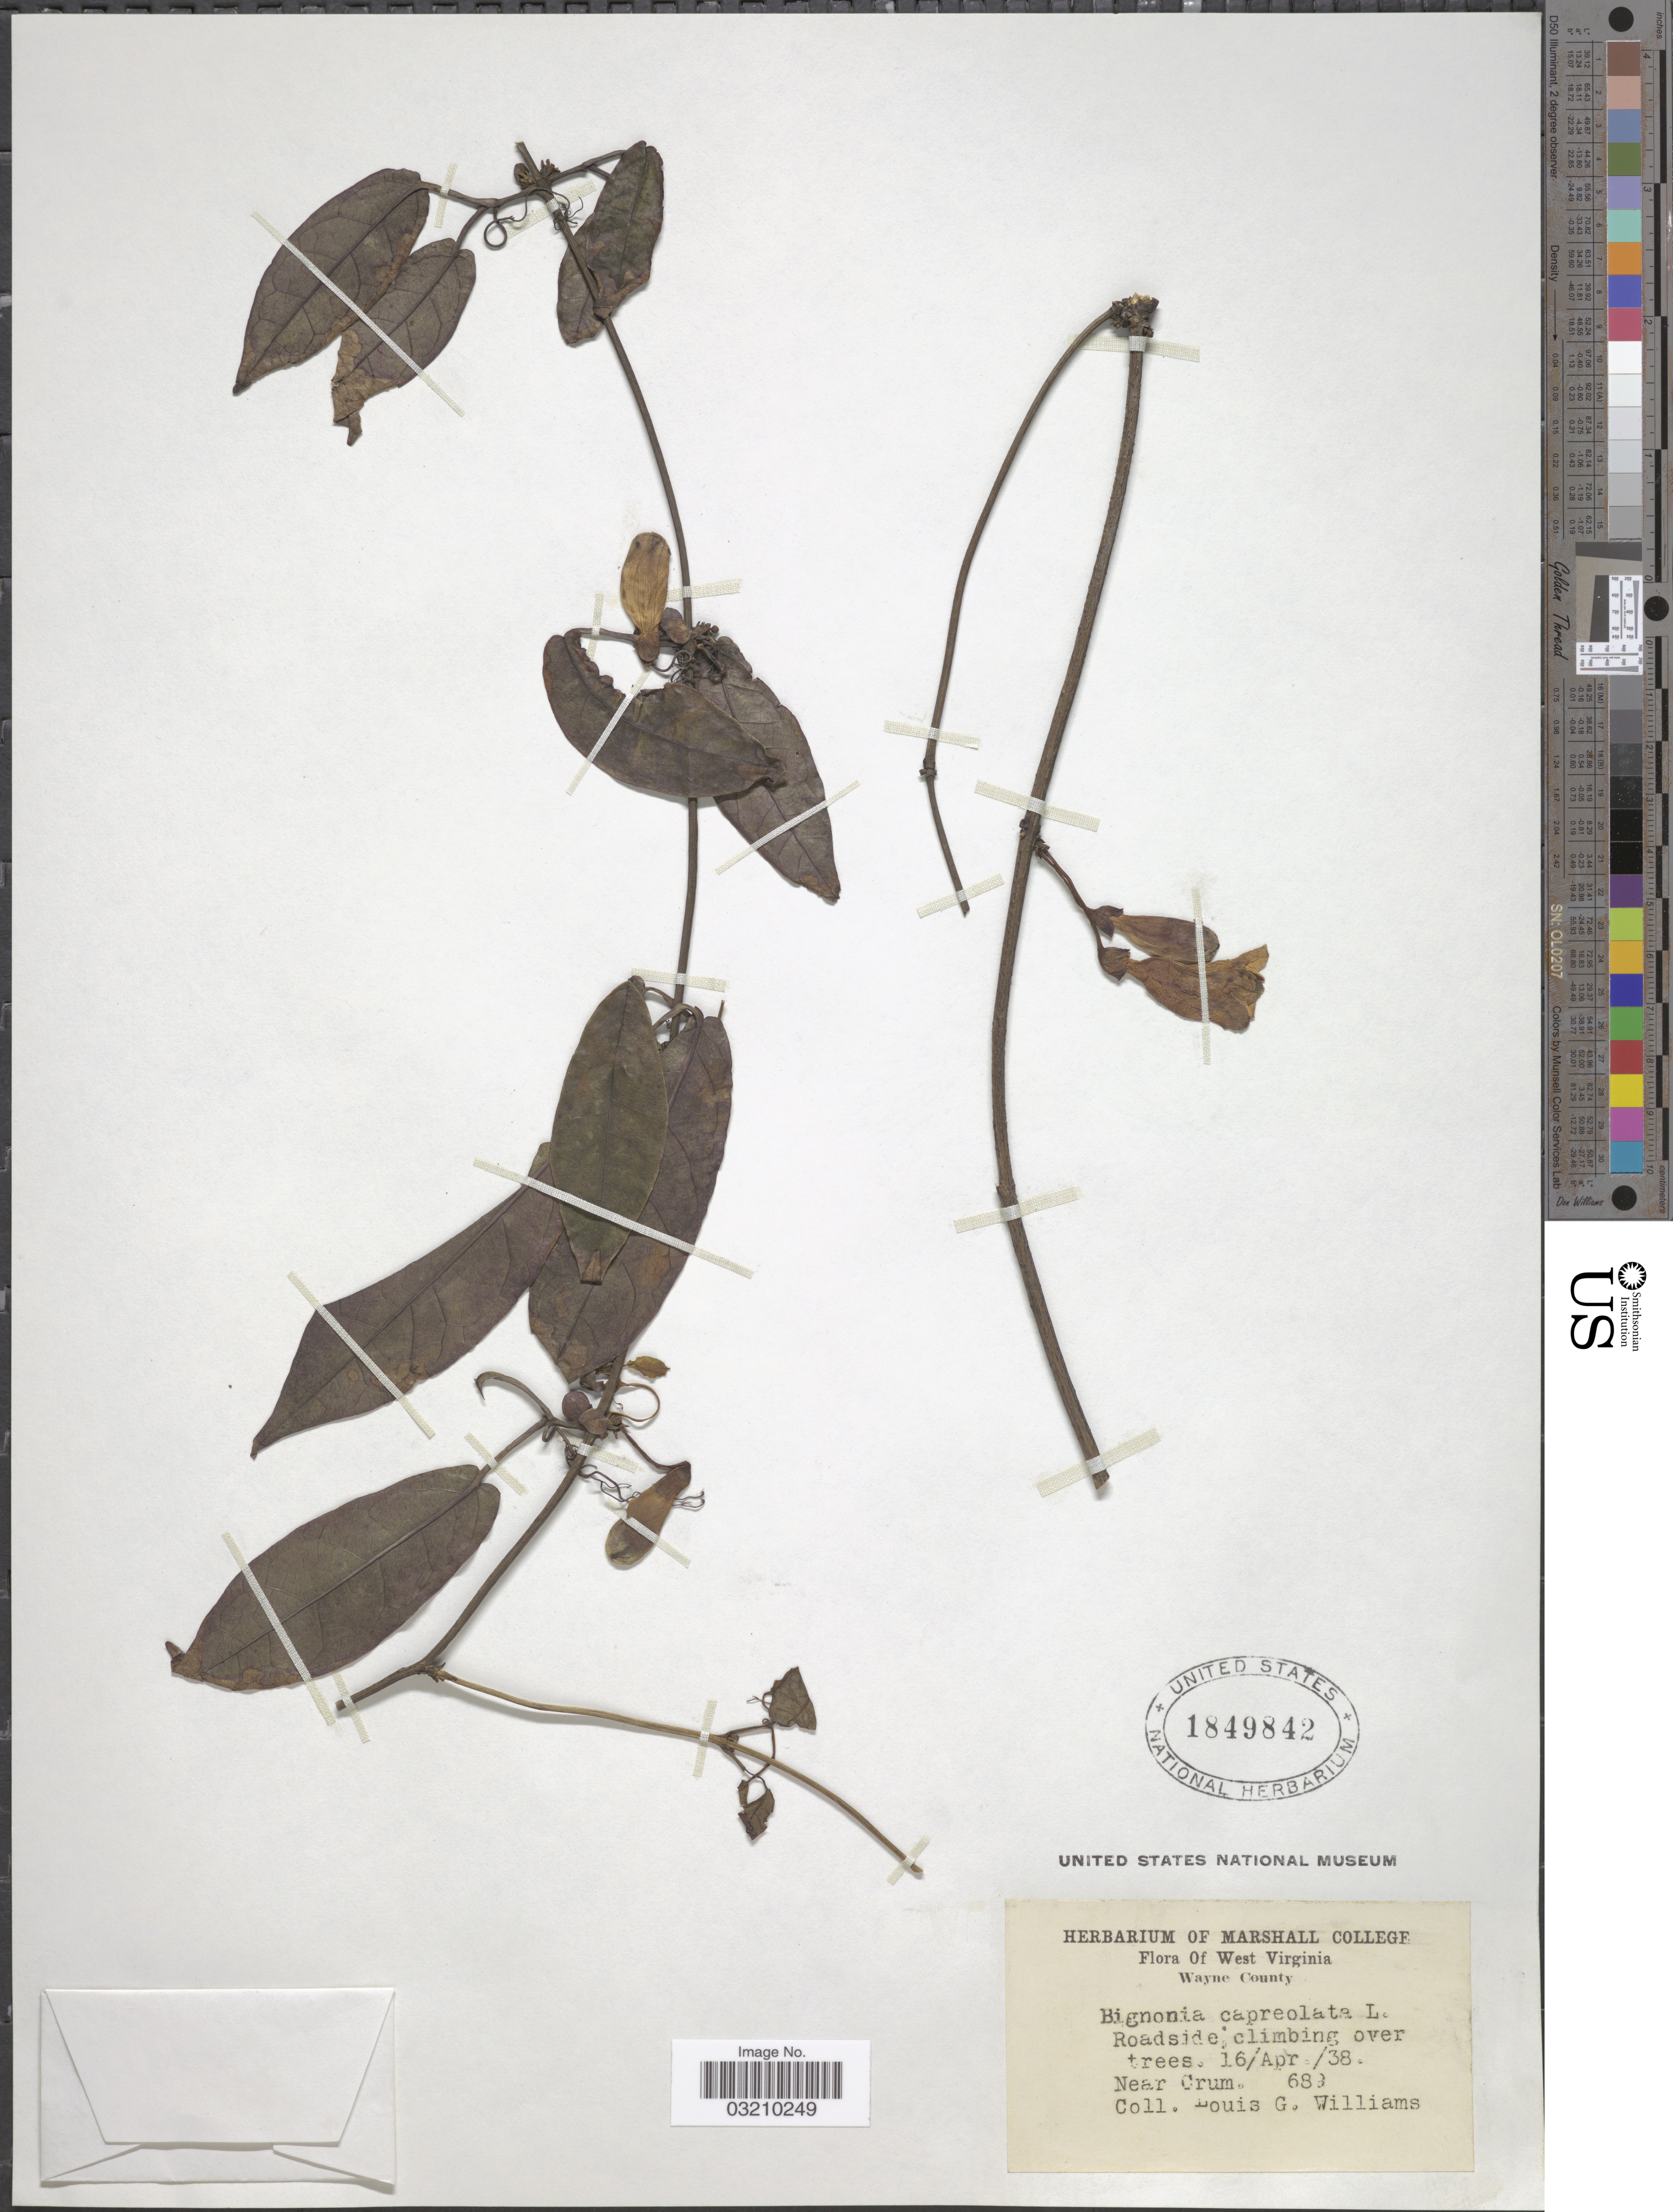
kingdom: Plantae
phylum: Tracheophyta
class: Magnoliopsida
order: Lamiales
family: Bignoniaceae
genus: Bignonia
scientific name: Bignonia capreolata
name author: L.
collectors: L. G. Williams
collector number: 683*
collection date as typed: Transcribed d/m/y: 16/4/38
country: United States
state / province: West Virginia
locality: Near Crum.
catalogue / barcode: US 1849842